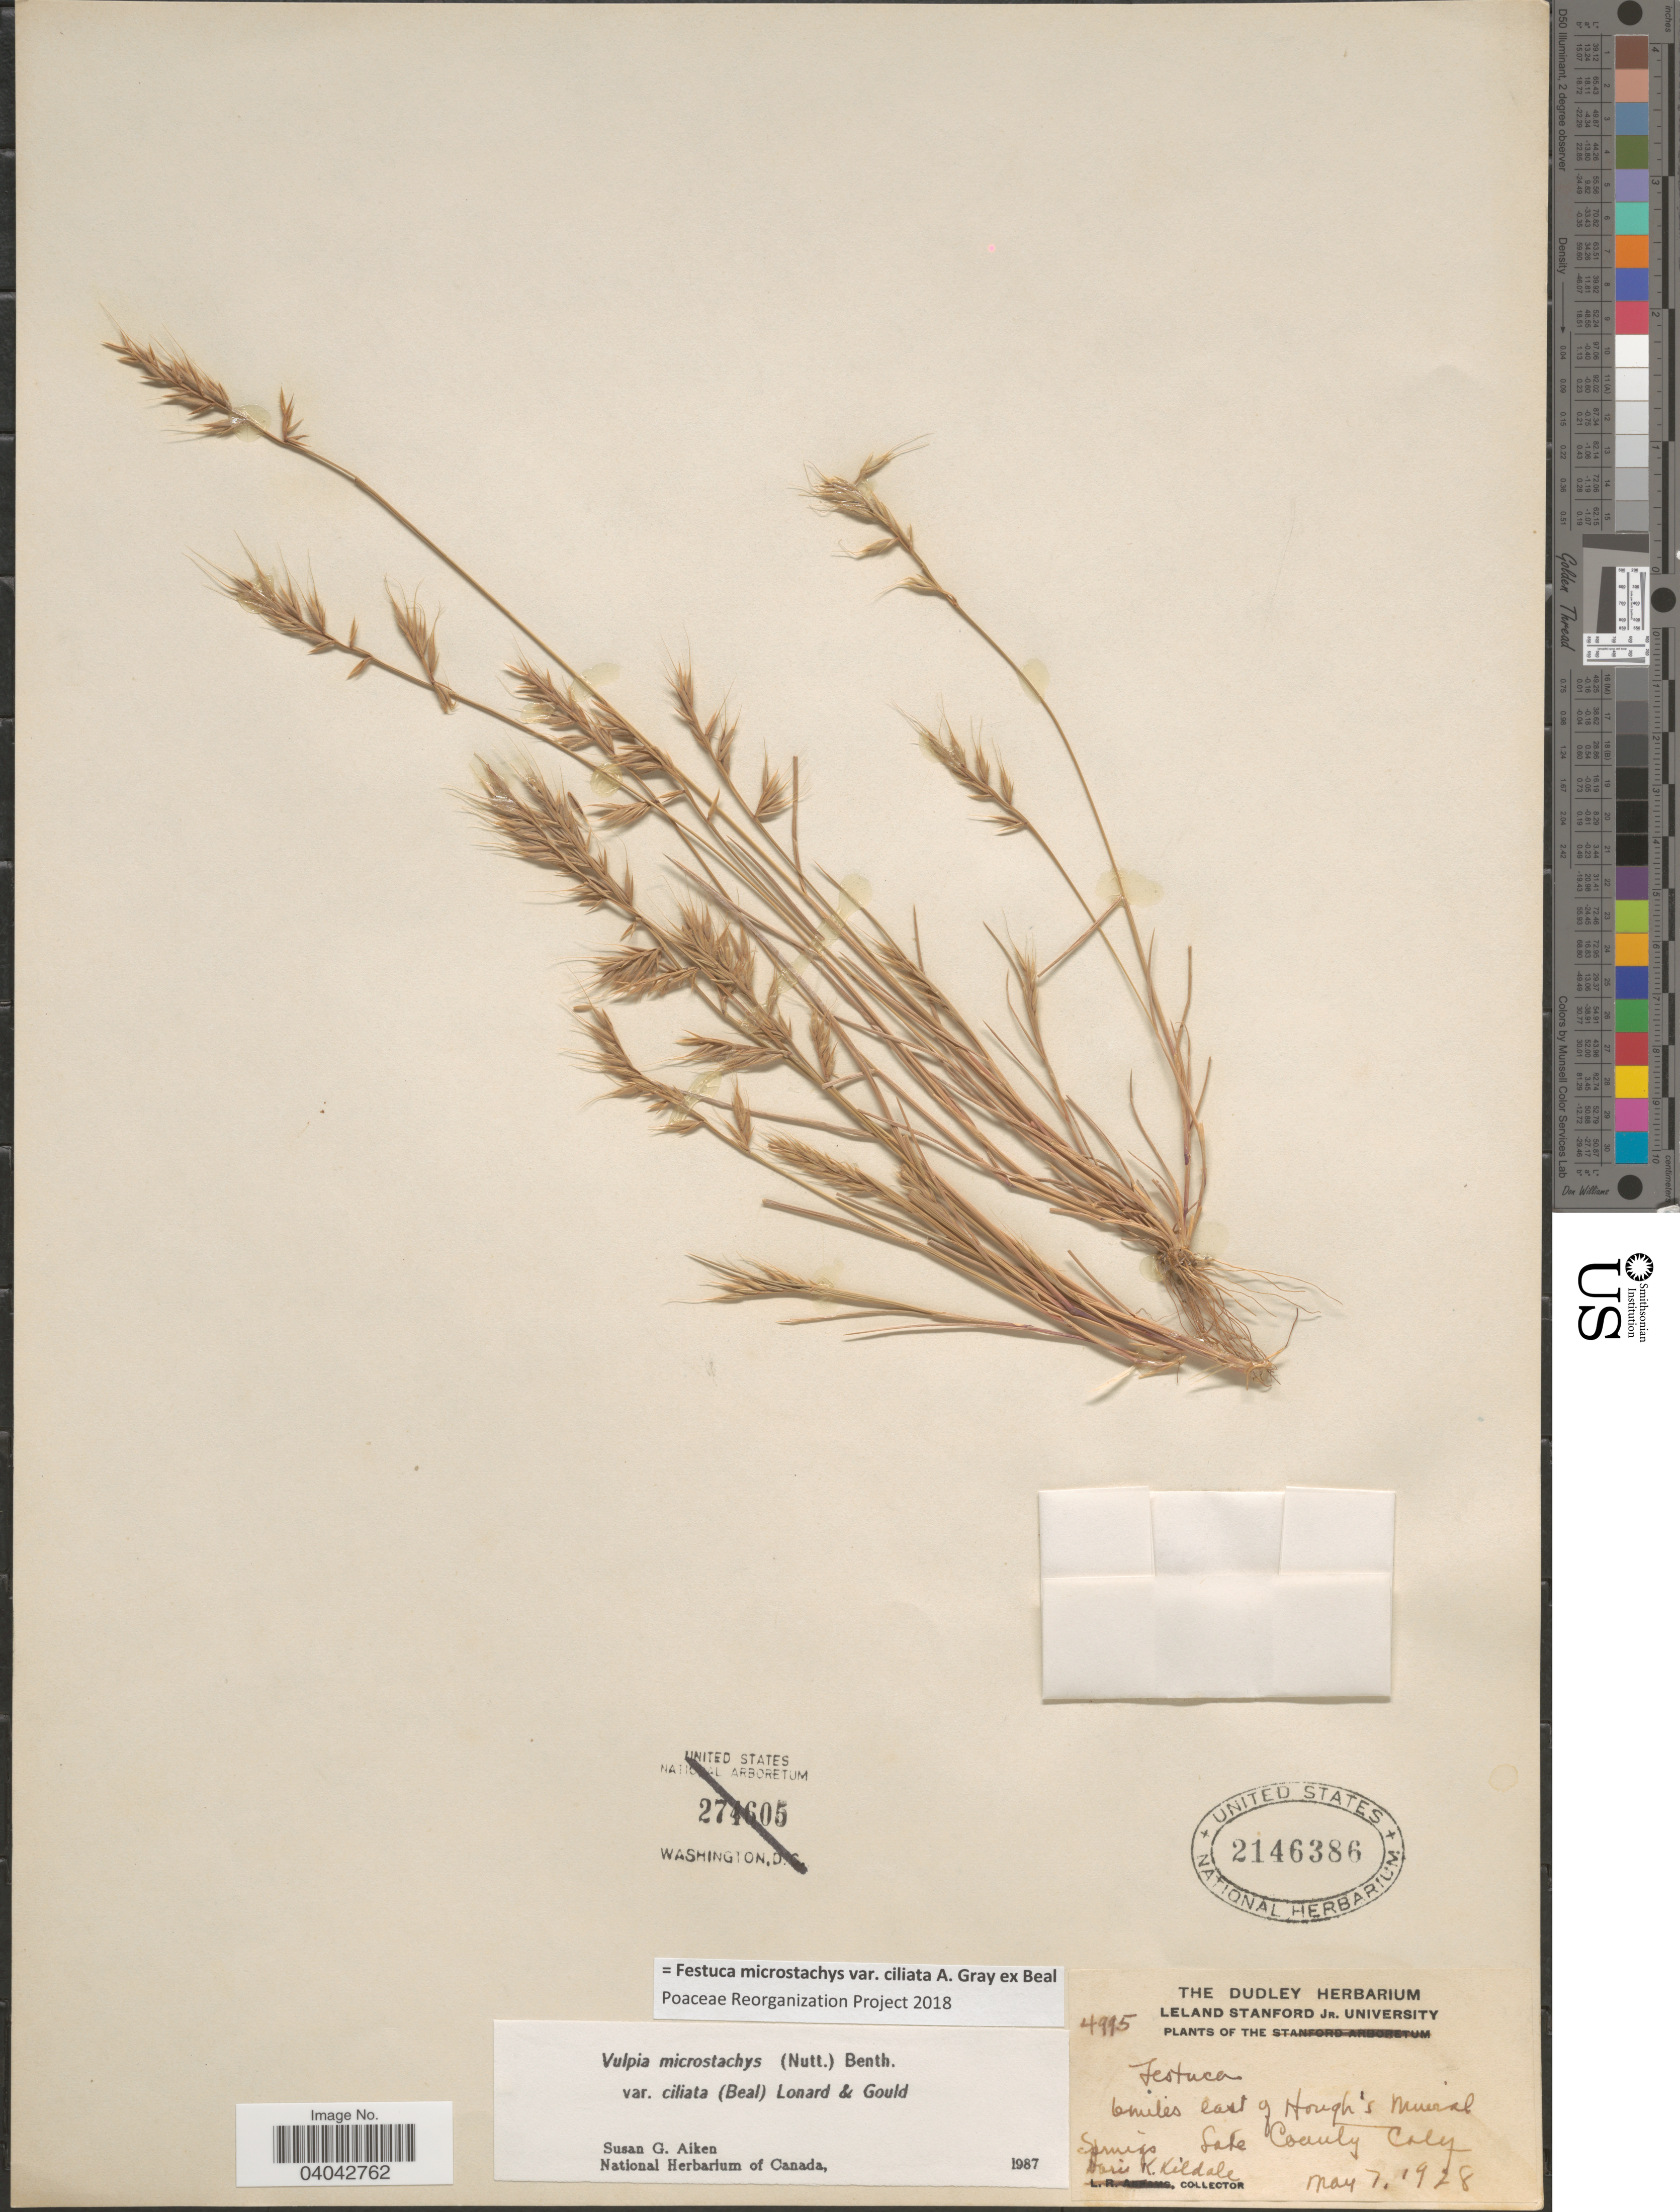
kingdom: Plantae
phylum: Tracheophyta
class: Liliopsida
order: Poales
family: Poaceae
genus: Festuca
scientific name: Festuca microstachys var. ciliata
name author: A. Gray ex W.J. Beal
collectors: D. Kildale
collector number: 4995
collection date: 1928-05-07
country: United States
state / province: California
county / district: Lake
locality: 6 miles east of Hough's Mineral Springs, Lake County.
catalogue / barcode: US 2146386